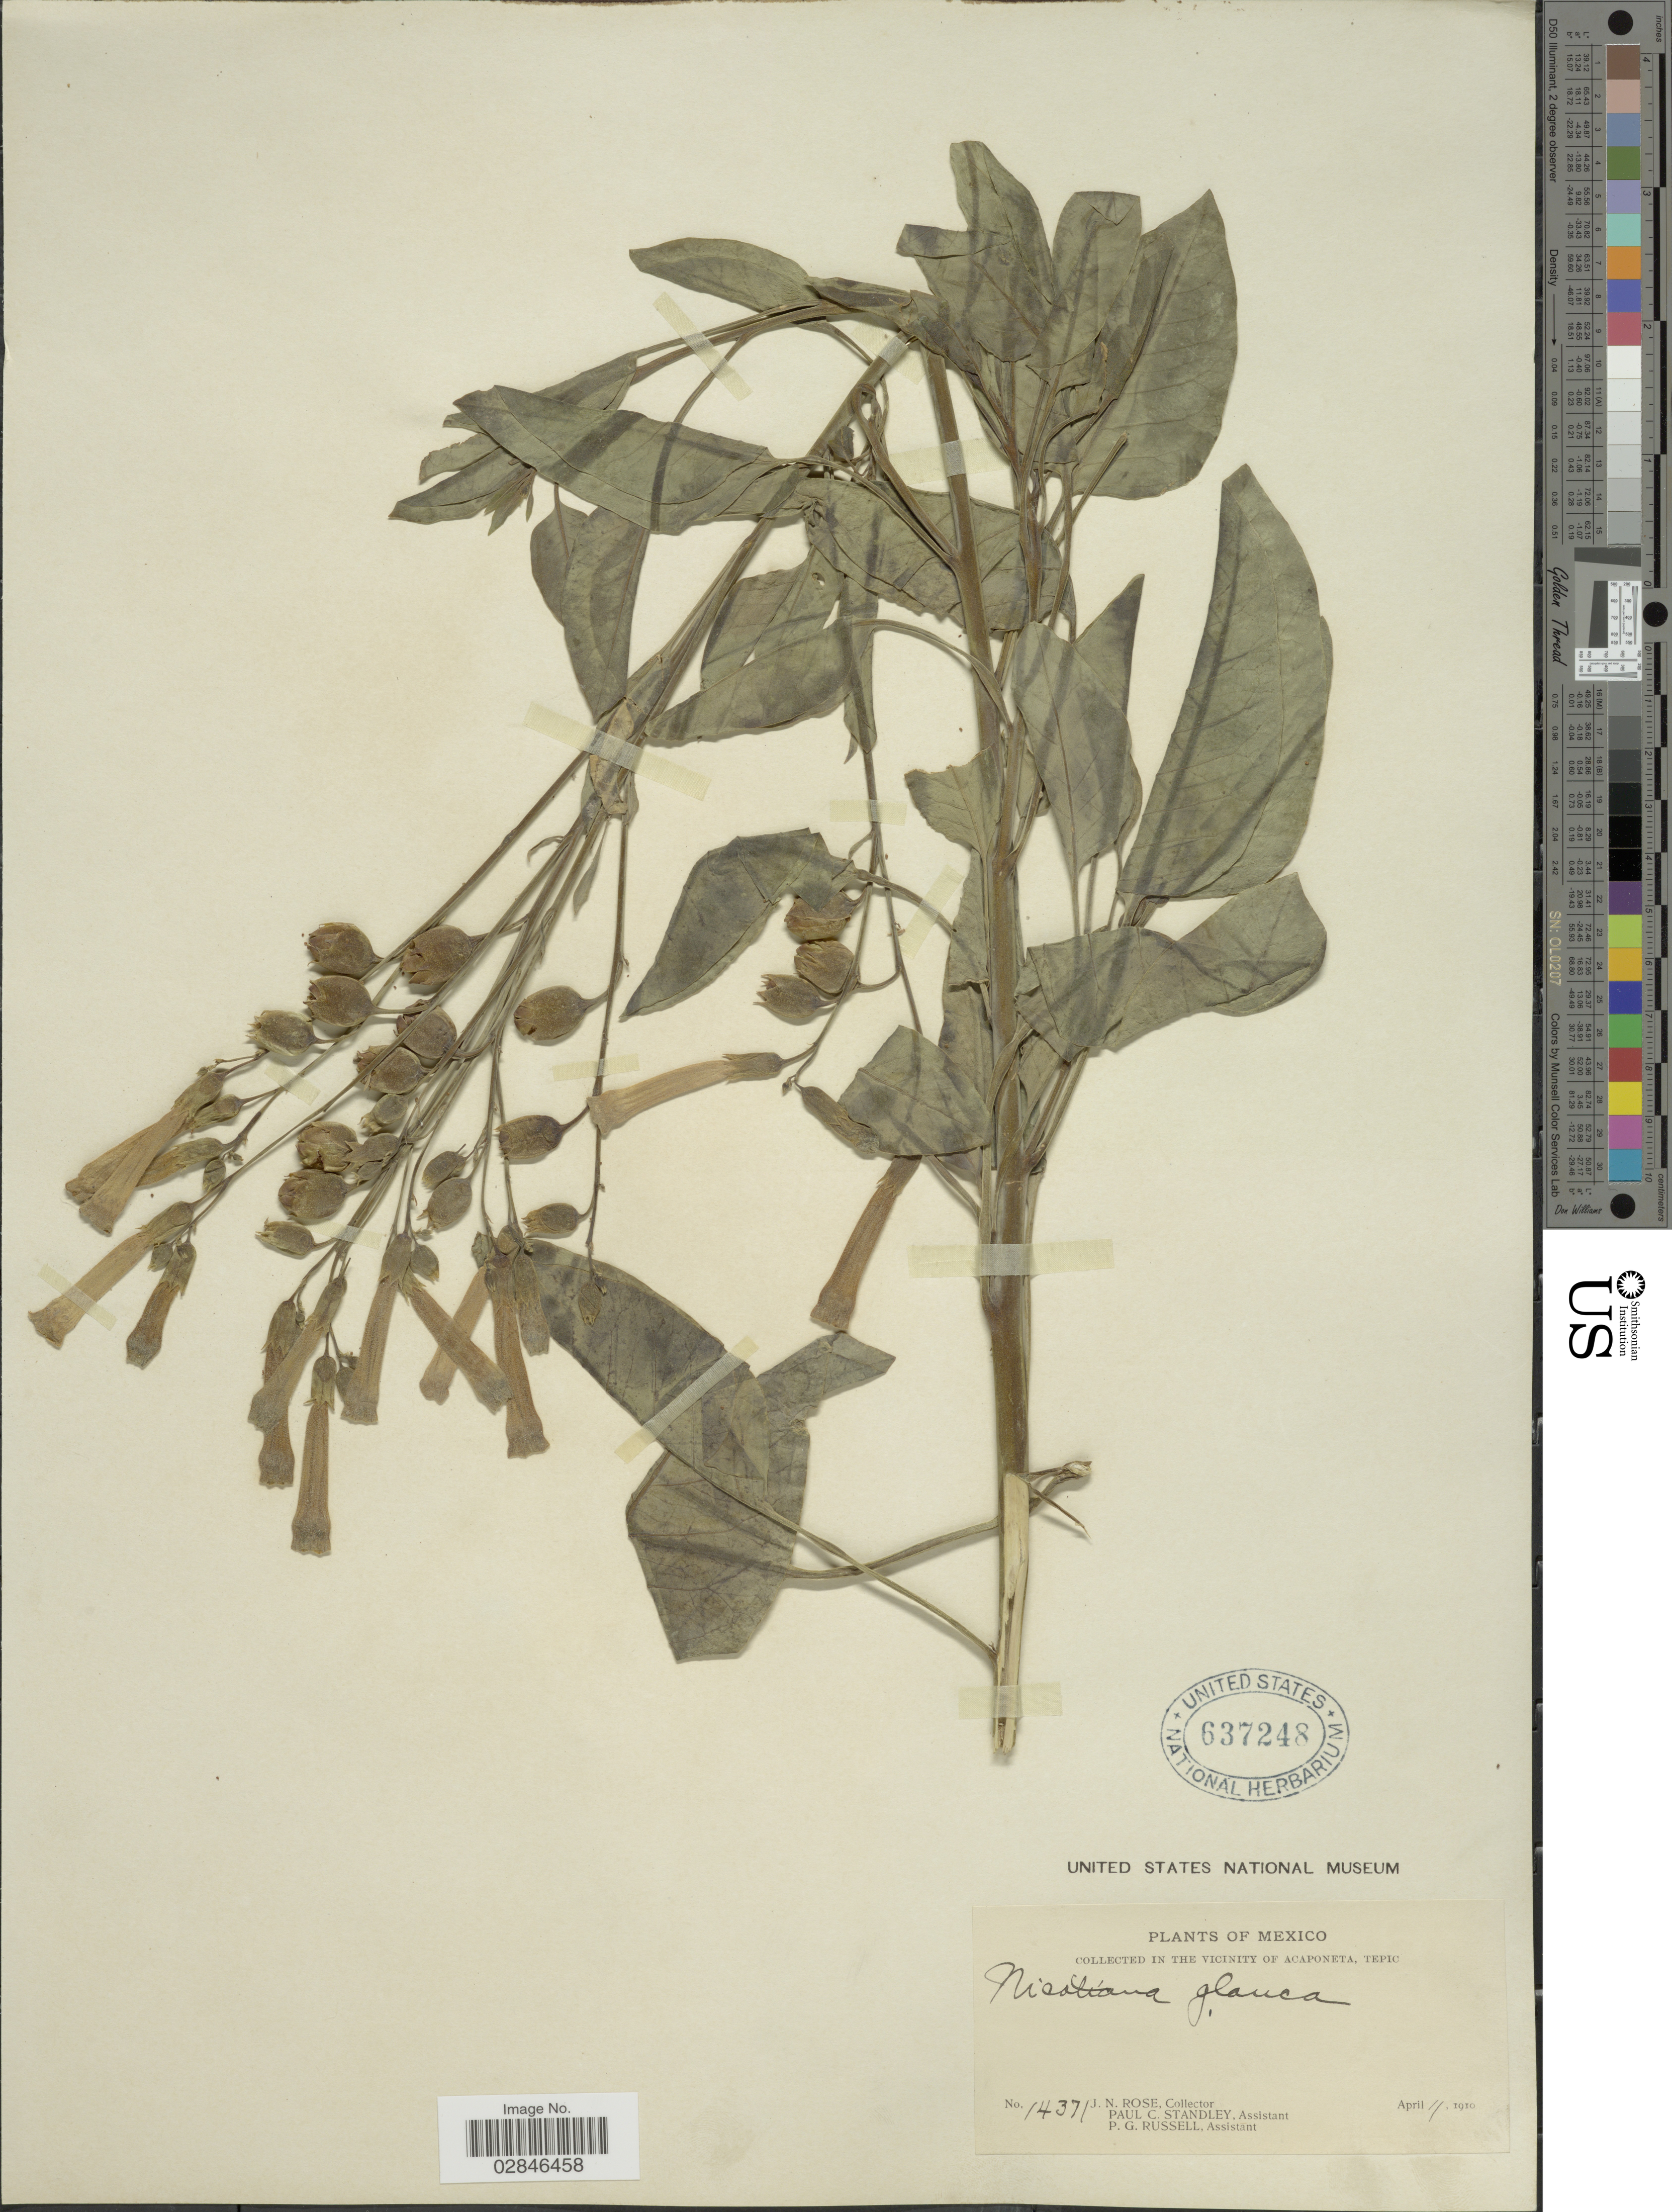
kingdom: Plantae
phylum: Tracheophyta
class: Magnoliopsida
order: Solanales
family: Solanaceae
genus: Nicotiana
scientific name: Nicotiana glauca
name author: Graham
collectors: J. N. Rose, P. C. Standley & P. G. Russell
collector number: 14371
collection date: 1910-04-11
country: Mexico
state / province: Nayarit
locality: In the vicinity Acaponeta, Tepic.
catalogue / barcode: US 637248